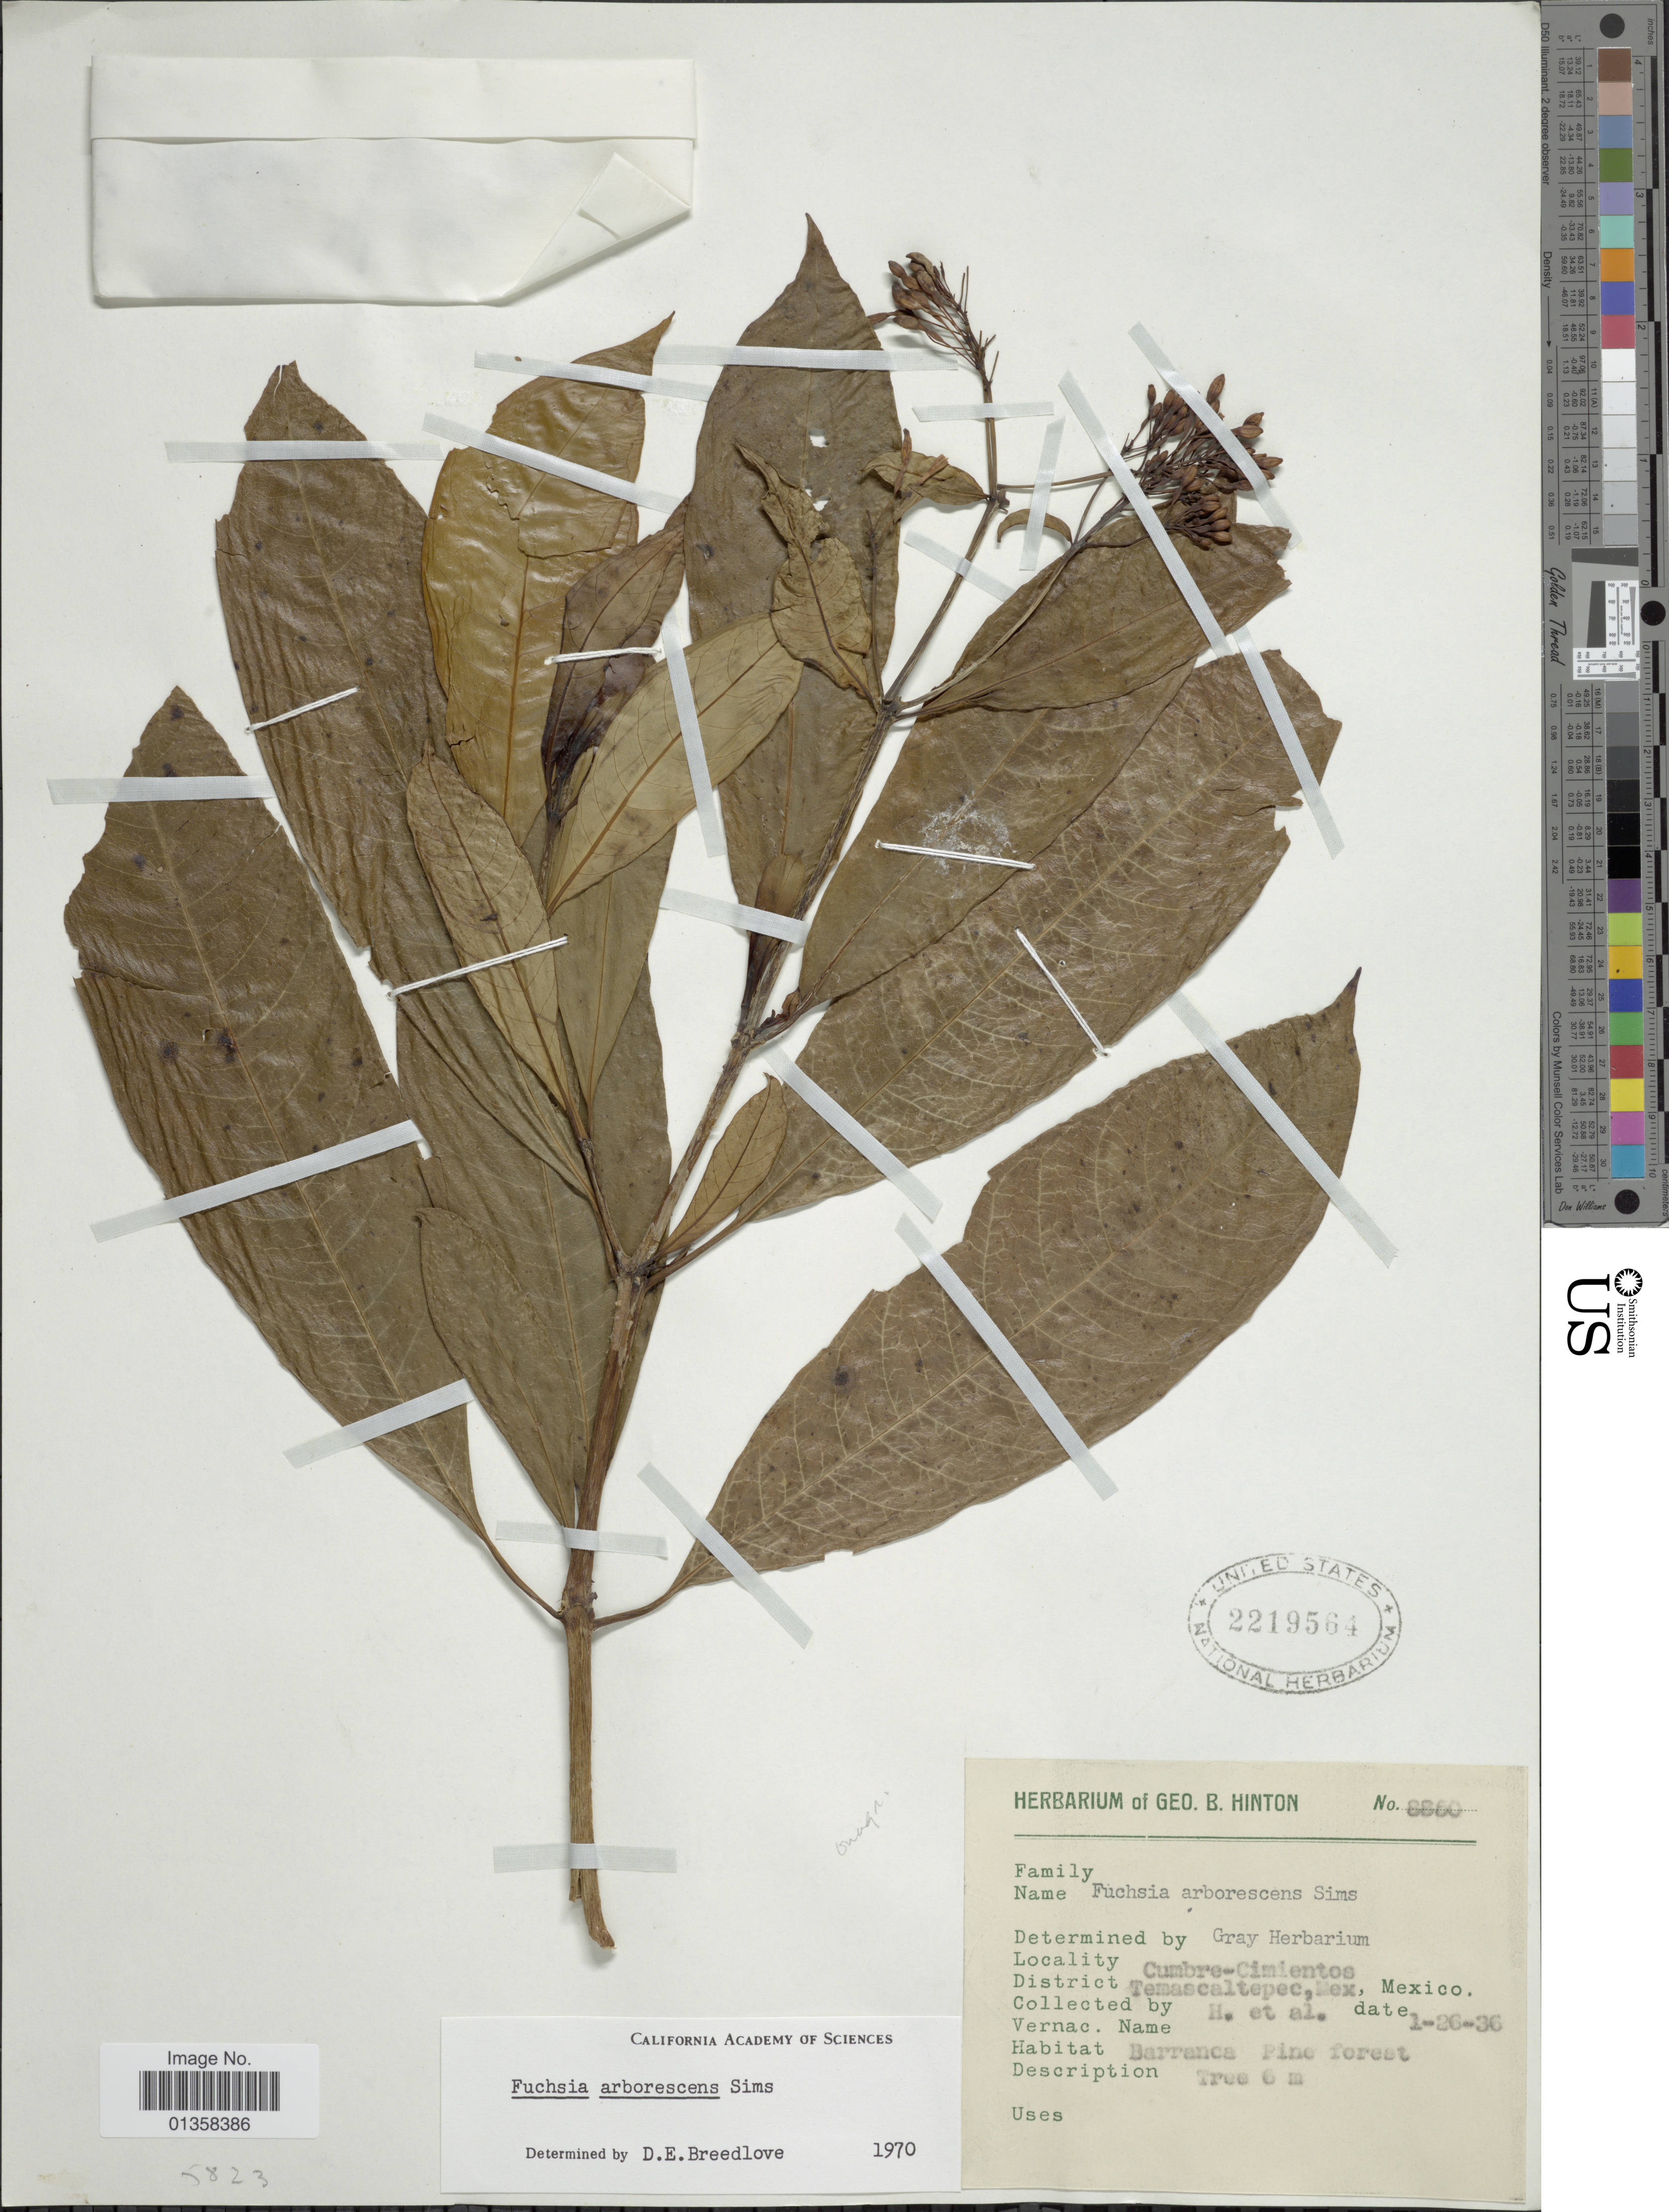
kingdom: Plantae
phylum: Tracheophyta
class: Magnoliopsida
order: Myrtales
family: Onagraceae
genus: Fuchsia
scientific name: Fuchsia arborescens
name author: Sims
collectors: G. B. Hinton & et al.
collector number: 8860*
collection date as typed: Transcribed d/m/y: 26/1/36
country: Mexico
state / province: México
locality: Cumbre-Cimientos, District Temascaltepec, Mex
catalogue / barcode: US 2219564